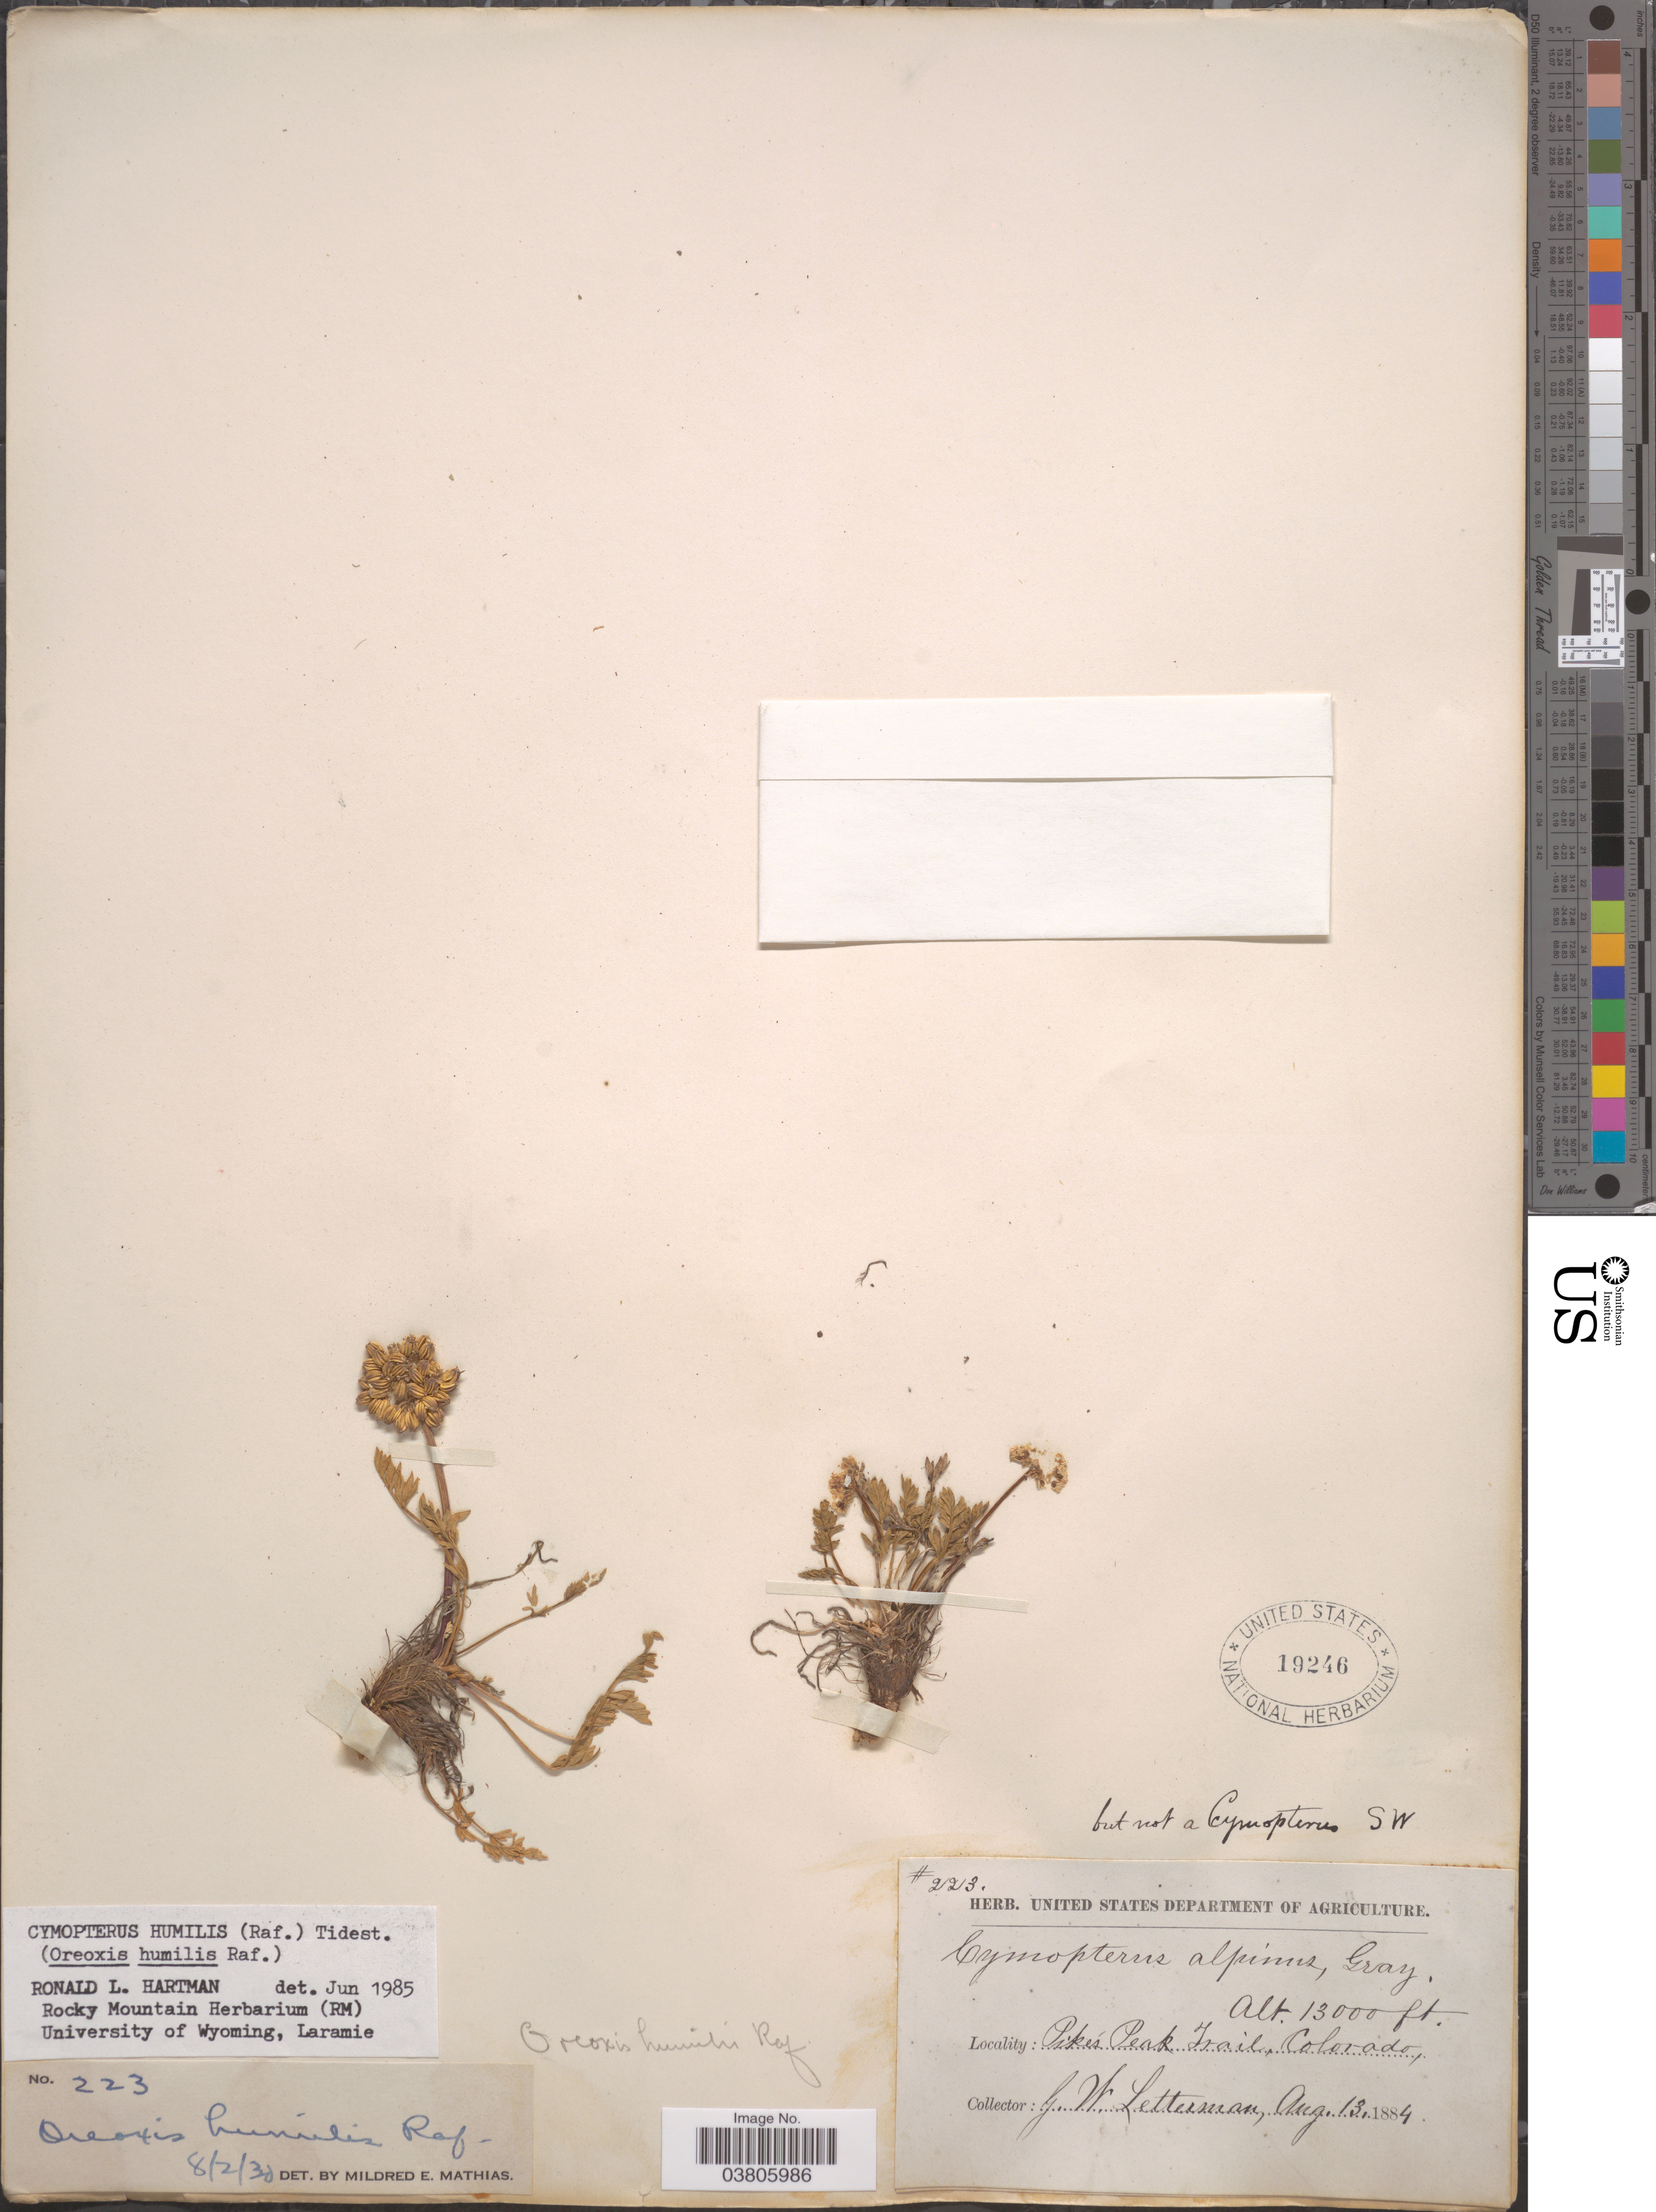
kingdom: Plantae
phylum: Tracheophyta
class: Magnoliopsida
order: Apiales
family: Apiaceae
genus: Cymopterus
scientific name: Cymopterus humilis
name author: (Raf.) Tidestr.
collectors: G. W. Letterman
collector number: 223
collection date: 1884-08-13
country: United States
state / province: Colorado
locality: Pike's Peak Trail.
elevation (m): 3962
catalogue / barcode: US 19246